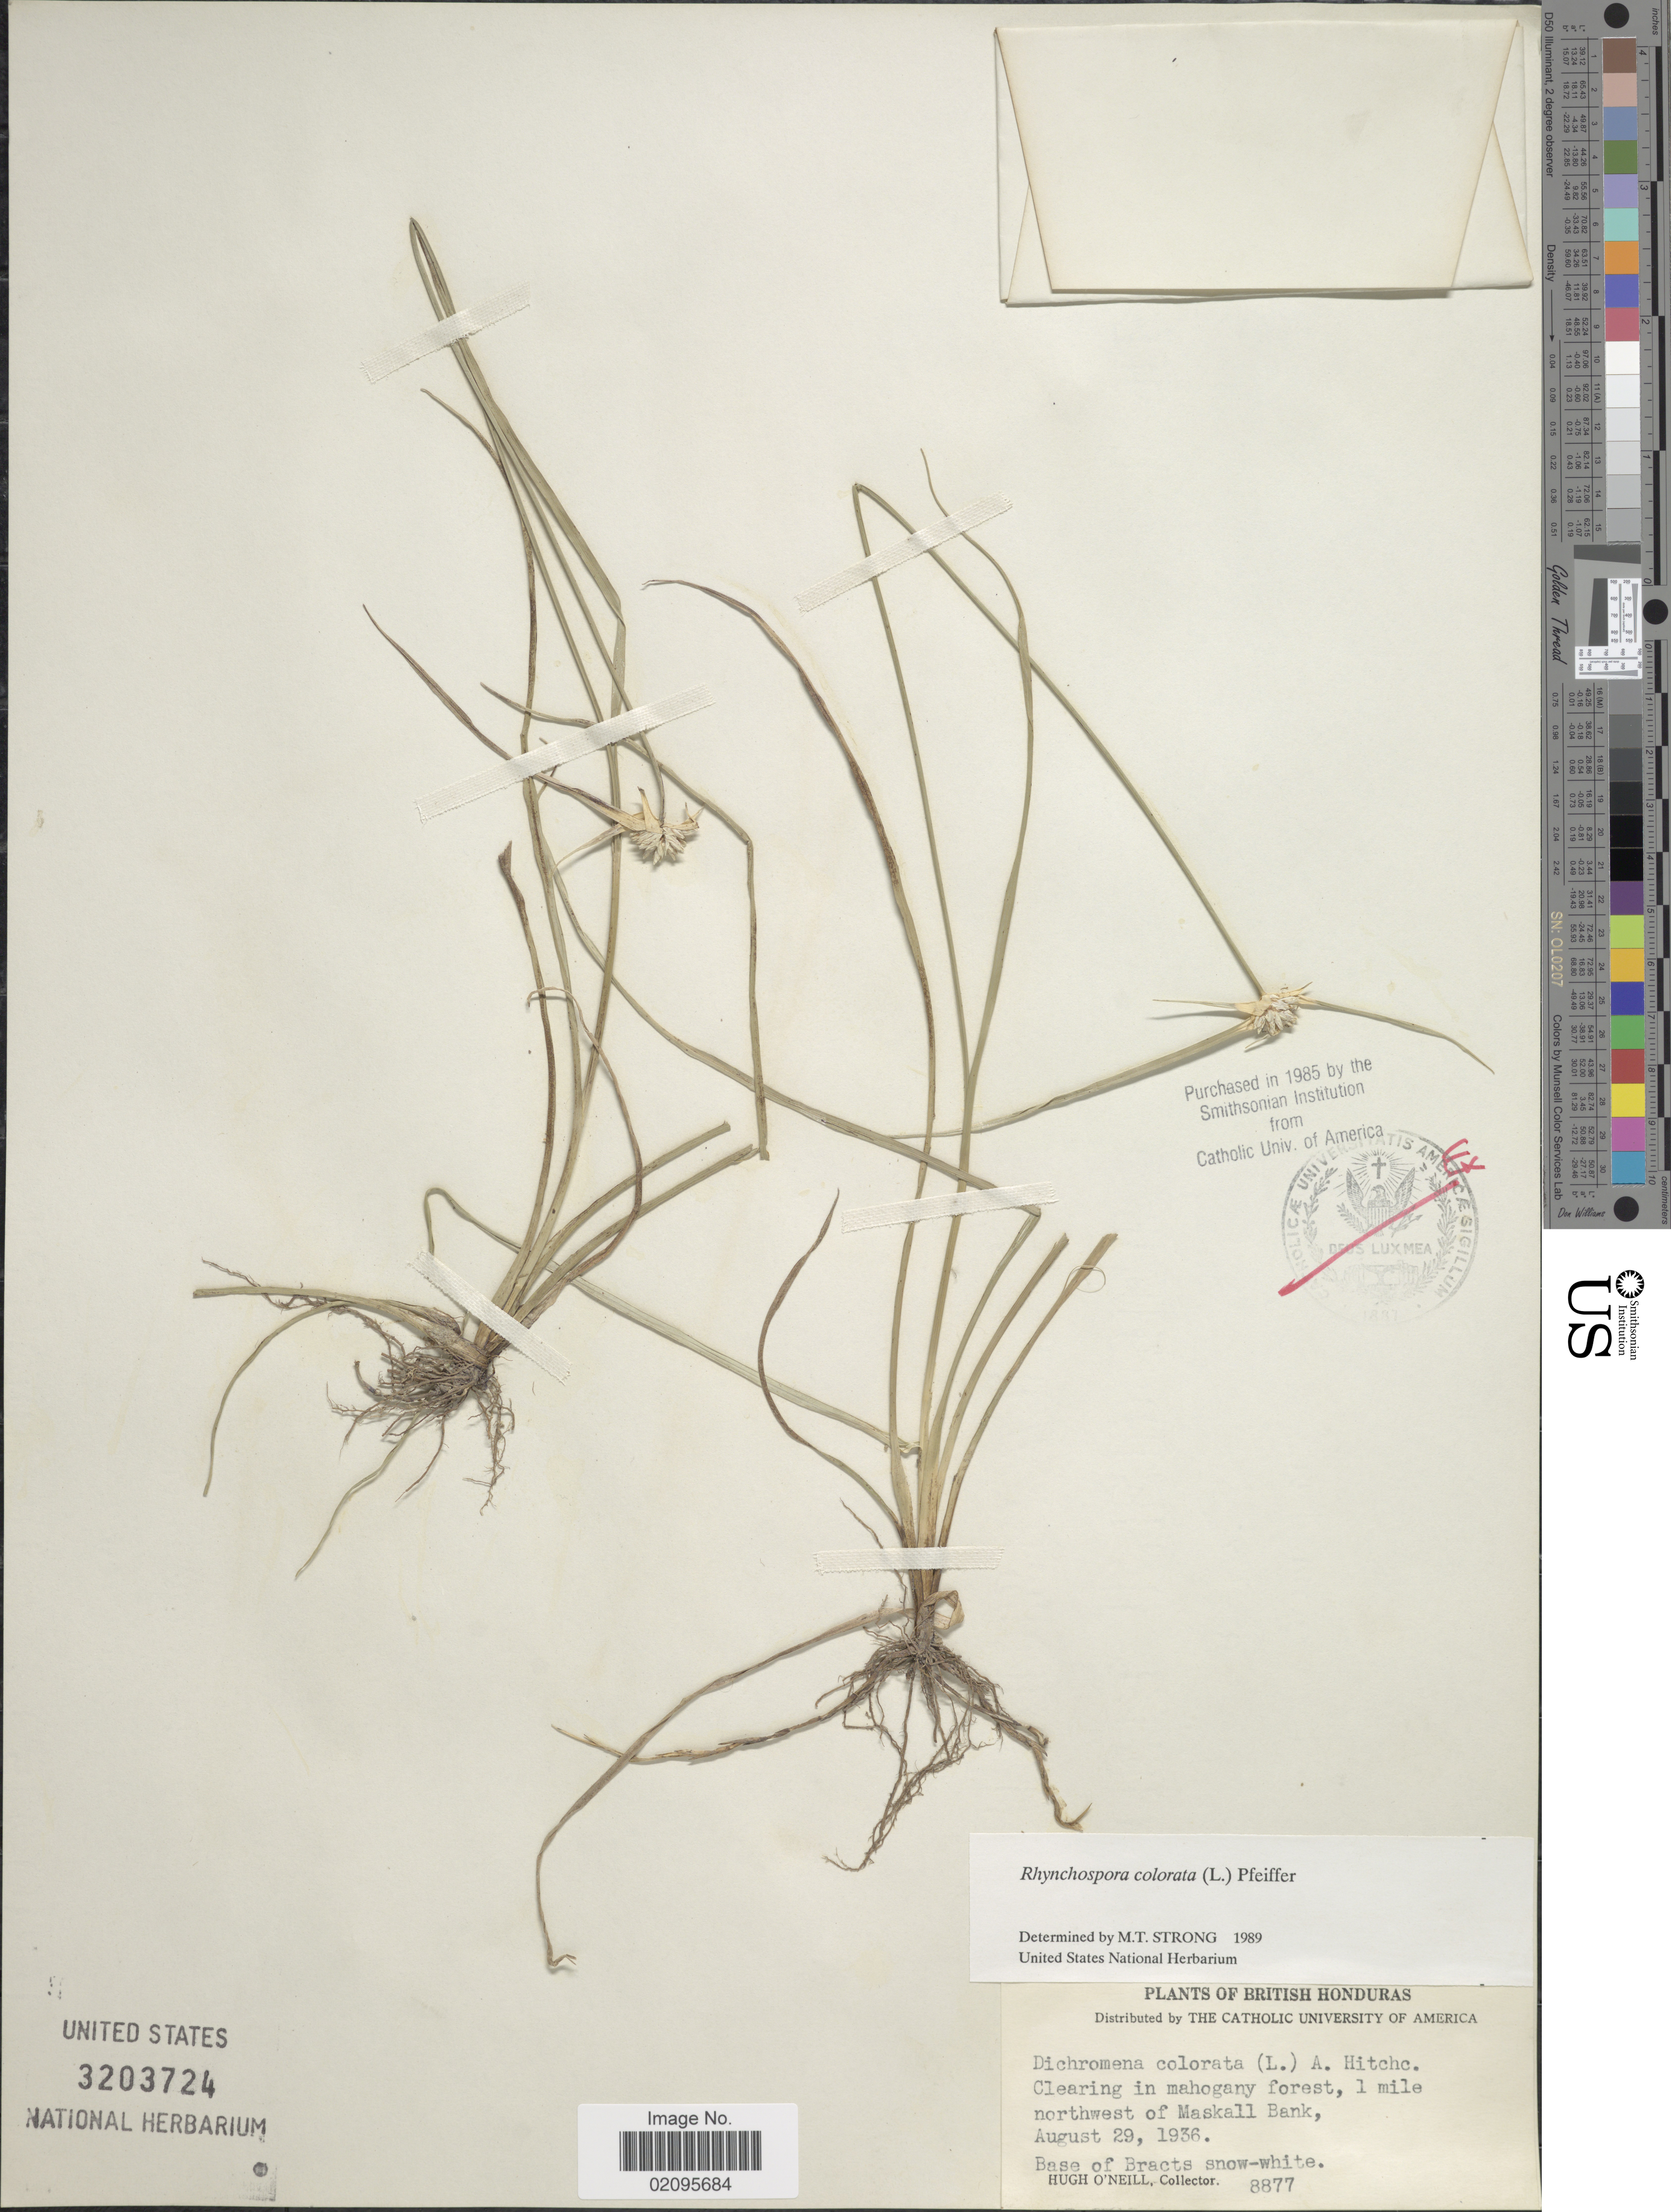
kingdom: Plantae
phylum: Tracheophyta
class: Liliopsida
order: Poales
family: Cyperaceae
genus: Rhynchospora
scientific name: Rhynchospora colorata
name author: (L.) H. Pfeiff.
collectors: H. O'Neill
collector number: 8877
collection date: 1936-08-29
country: Belize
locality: British Honduras, 1 mile northwest of Maskall Bank.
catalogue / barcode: US 3203724